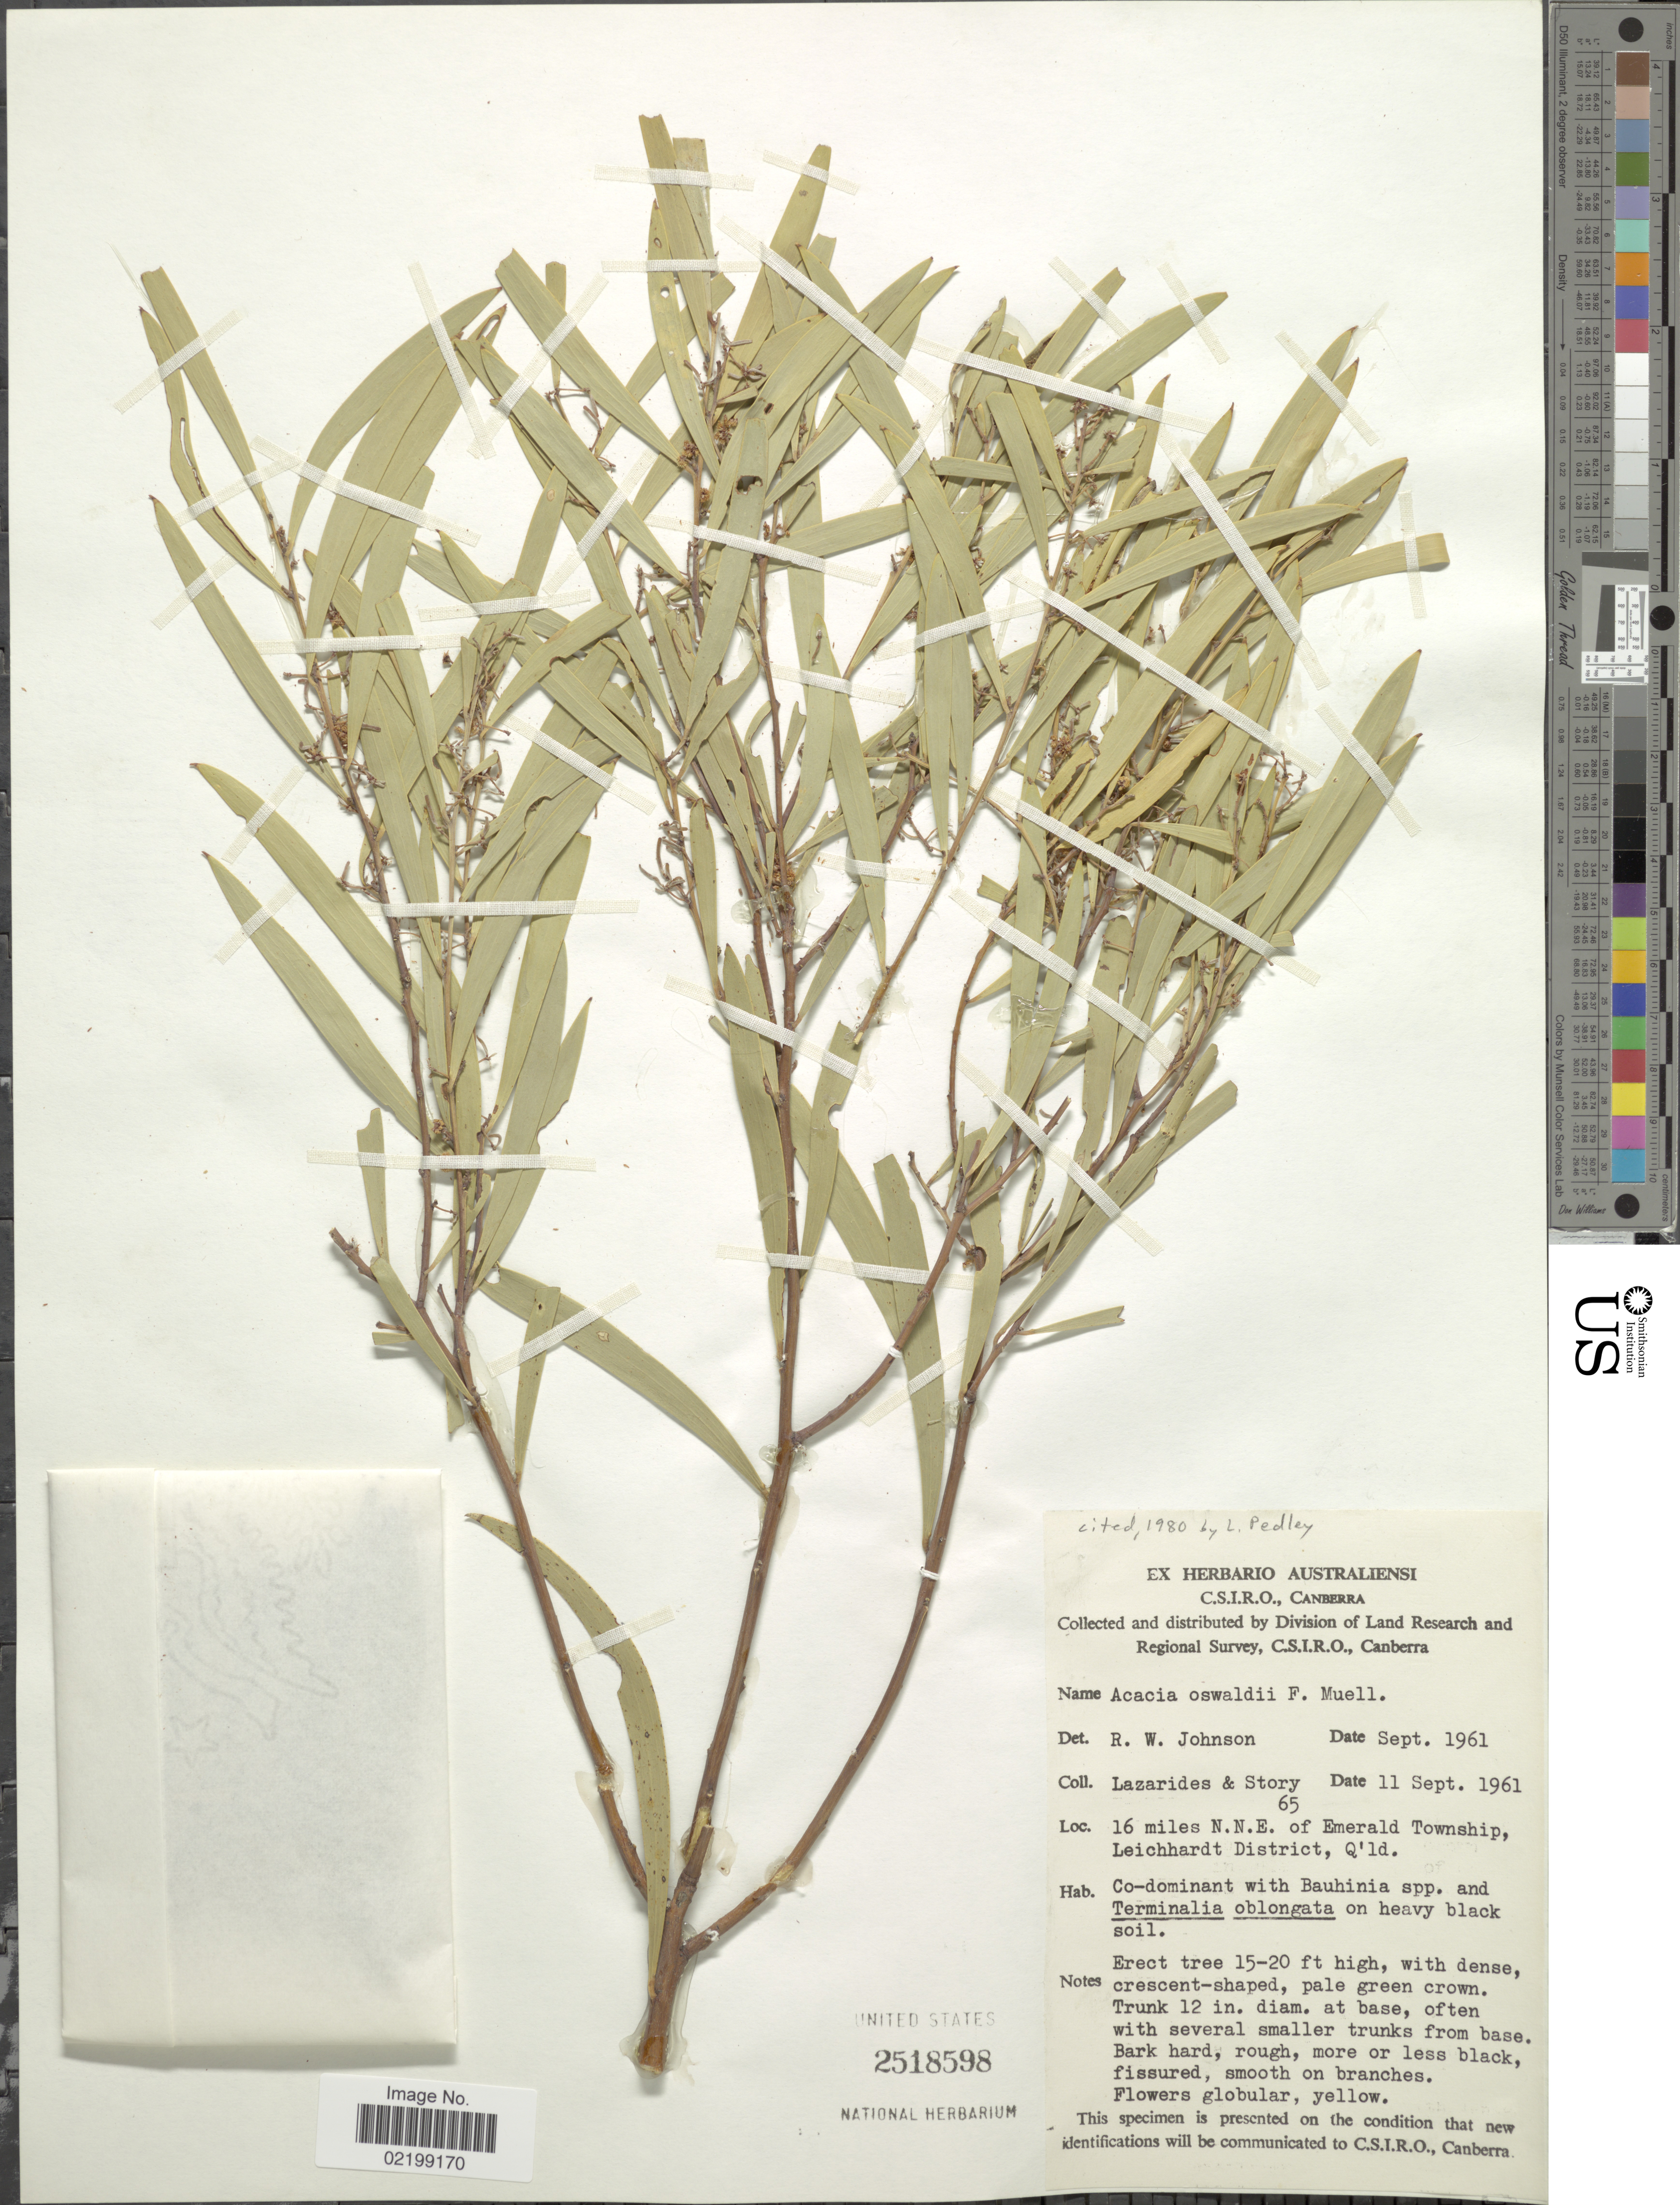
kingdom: Plantae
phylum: Tracheophyta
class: Magnoliopsida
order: Fabales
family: Fabaceae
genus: Acacia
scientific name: Acacia oswaldii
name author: F. Muell.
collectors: M. Lazarides & -. Story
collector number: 65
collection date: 1961-09-11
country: Australia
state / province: Queensland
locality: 16 miles N.N.E. of Emerald Township, Leichardt District, smooth on branches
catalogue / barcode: US 2518598